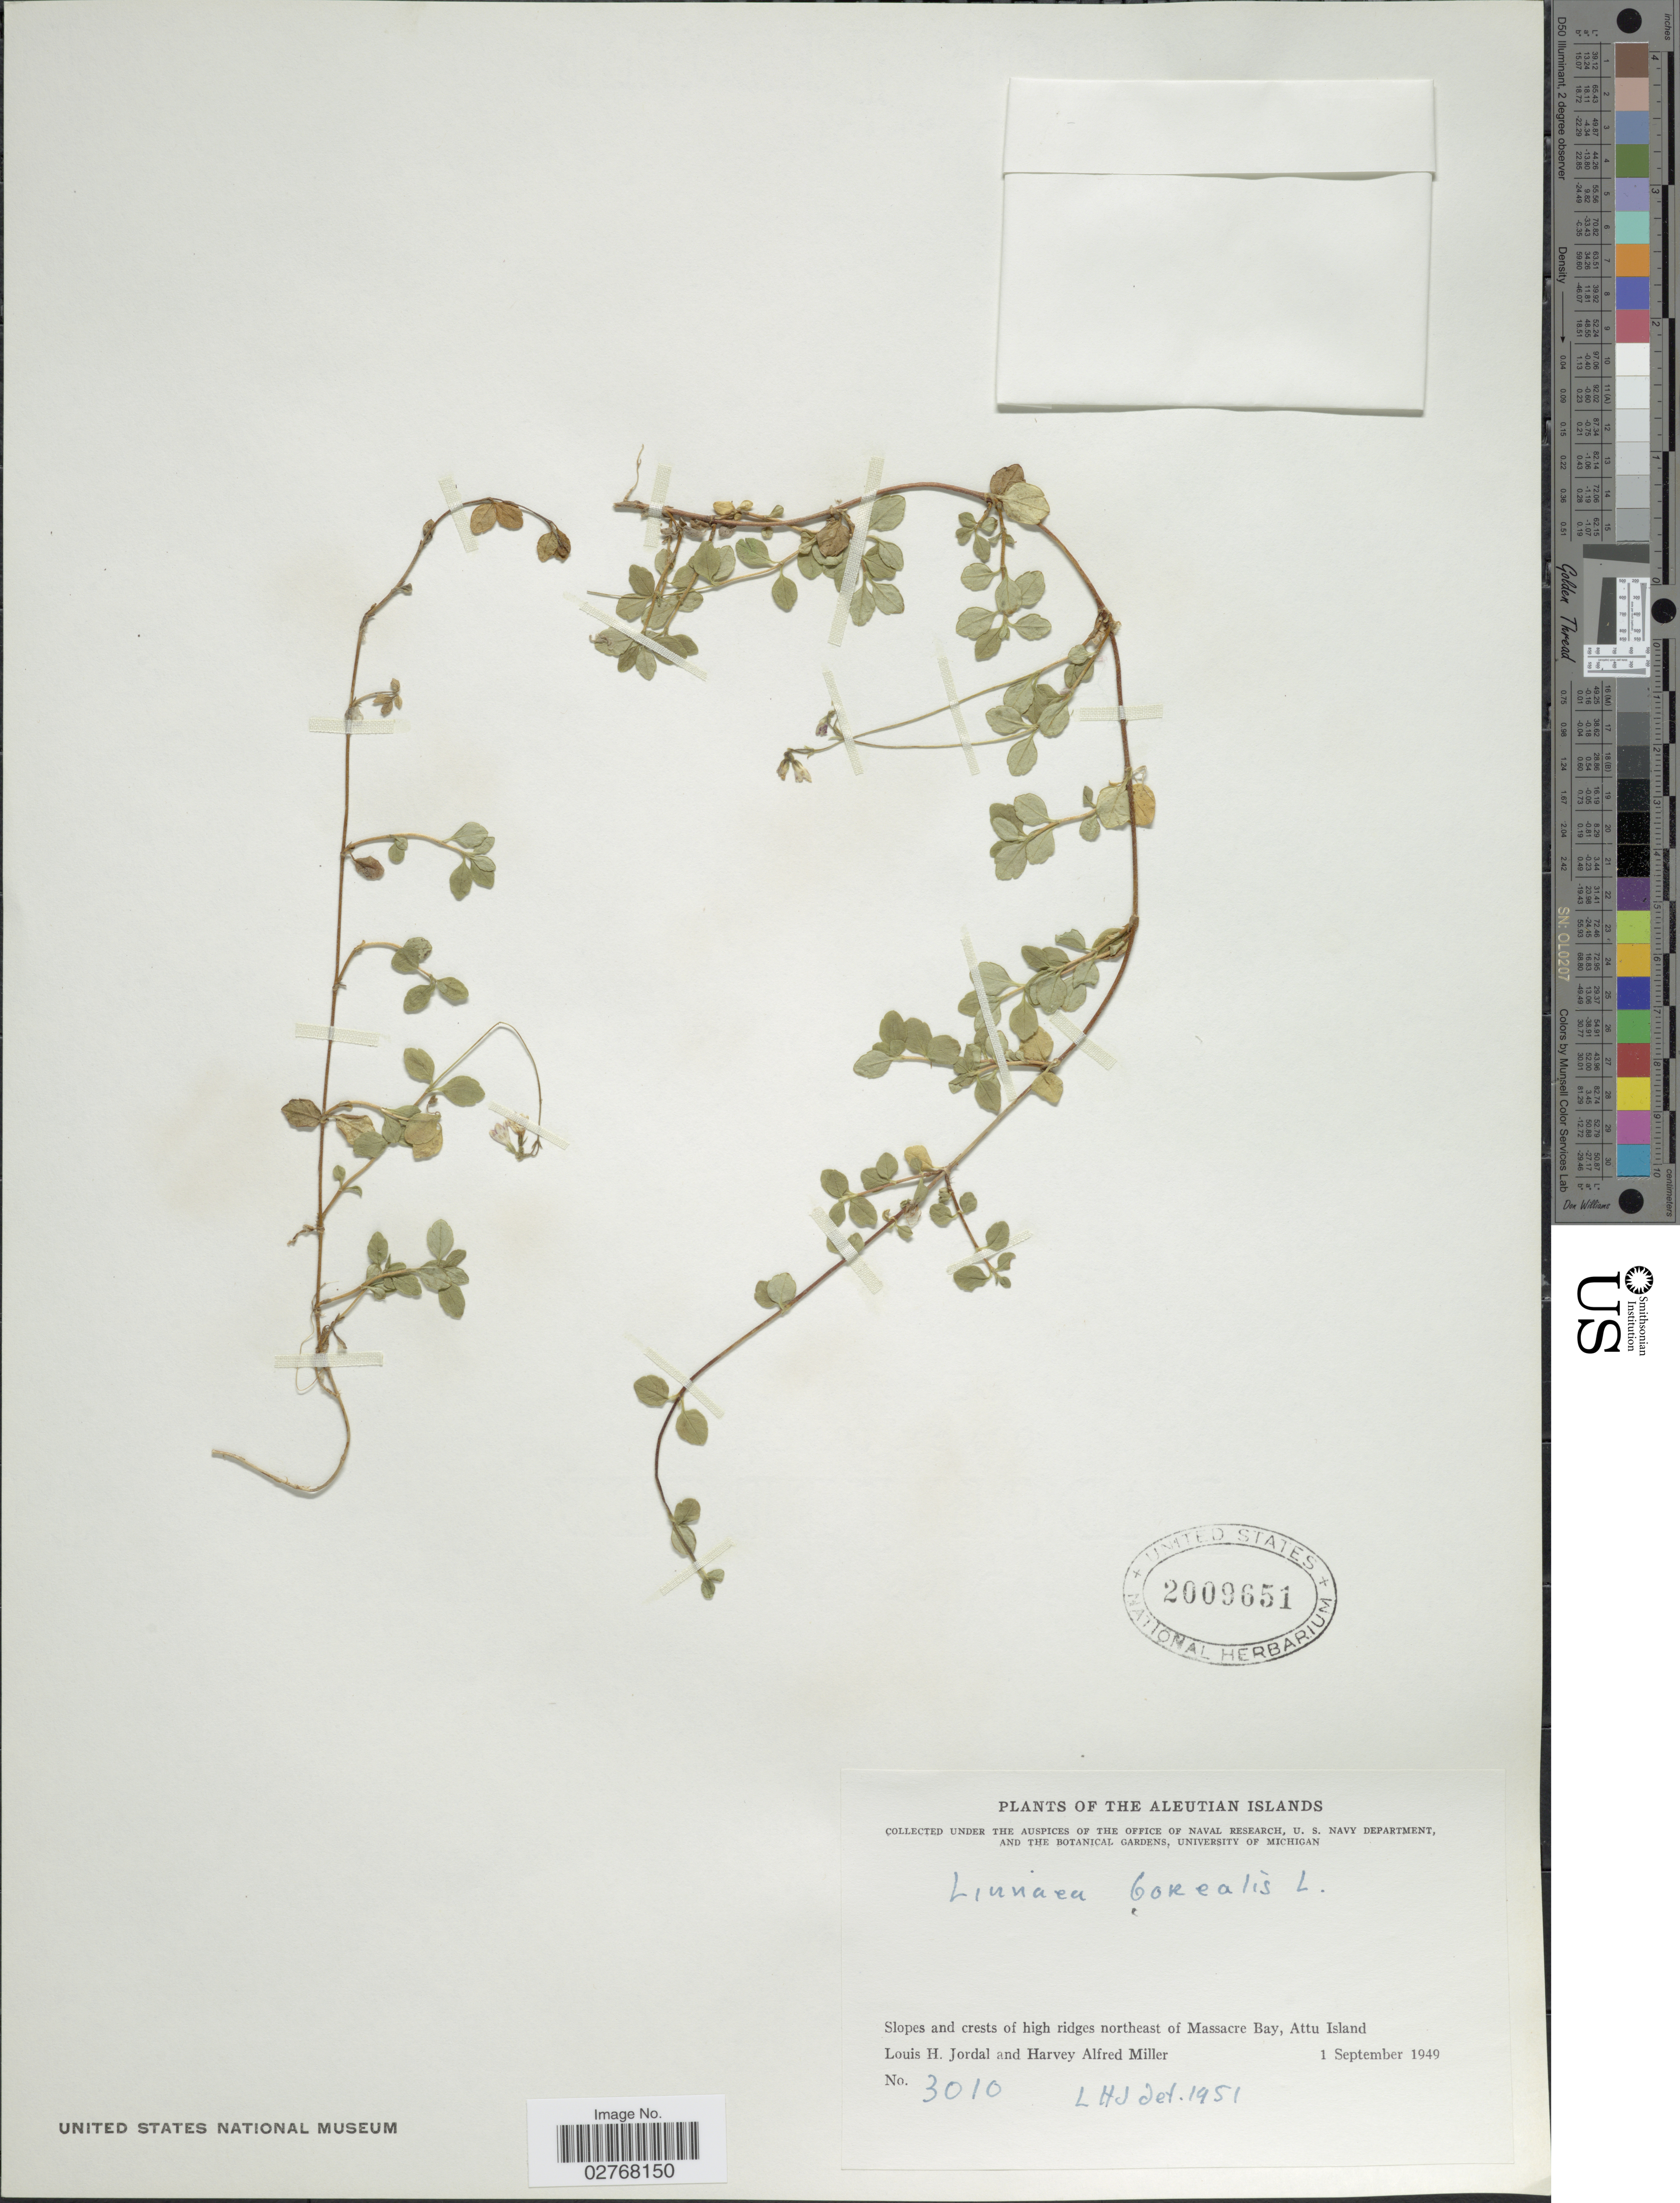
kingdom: Plantae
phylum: Tracheophyta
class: Magnoliopsida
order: Dipsacales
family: Caprifoliaceae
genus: Linnaea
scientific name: Linnaea borealis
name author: L.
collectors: L. Jordal & H. A. Miller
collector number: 3010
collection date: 1949-09-01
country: United States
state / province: Alaska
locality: The Aleutian Islands, Slopes and crests of high rides northeast of Massacre Bay, Attu Island.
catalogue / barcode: US 2009651